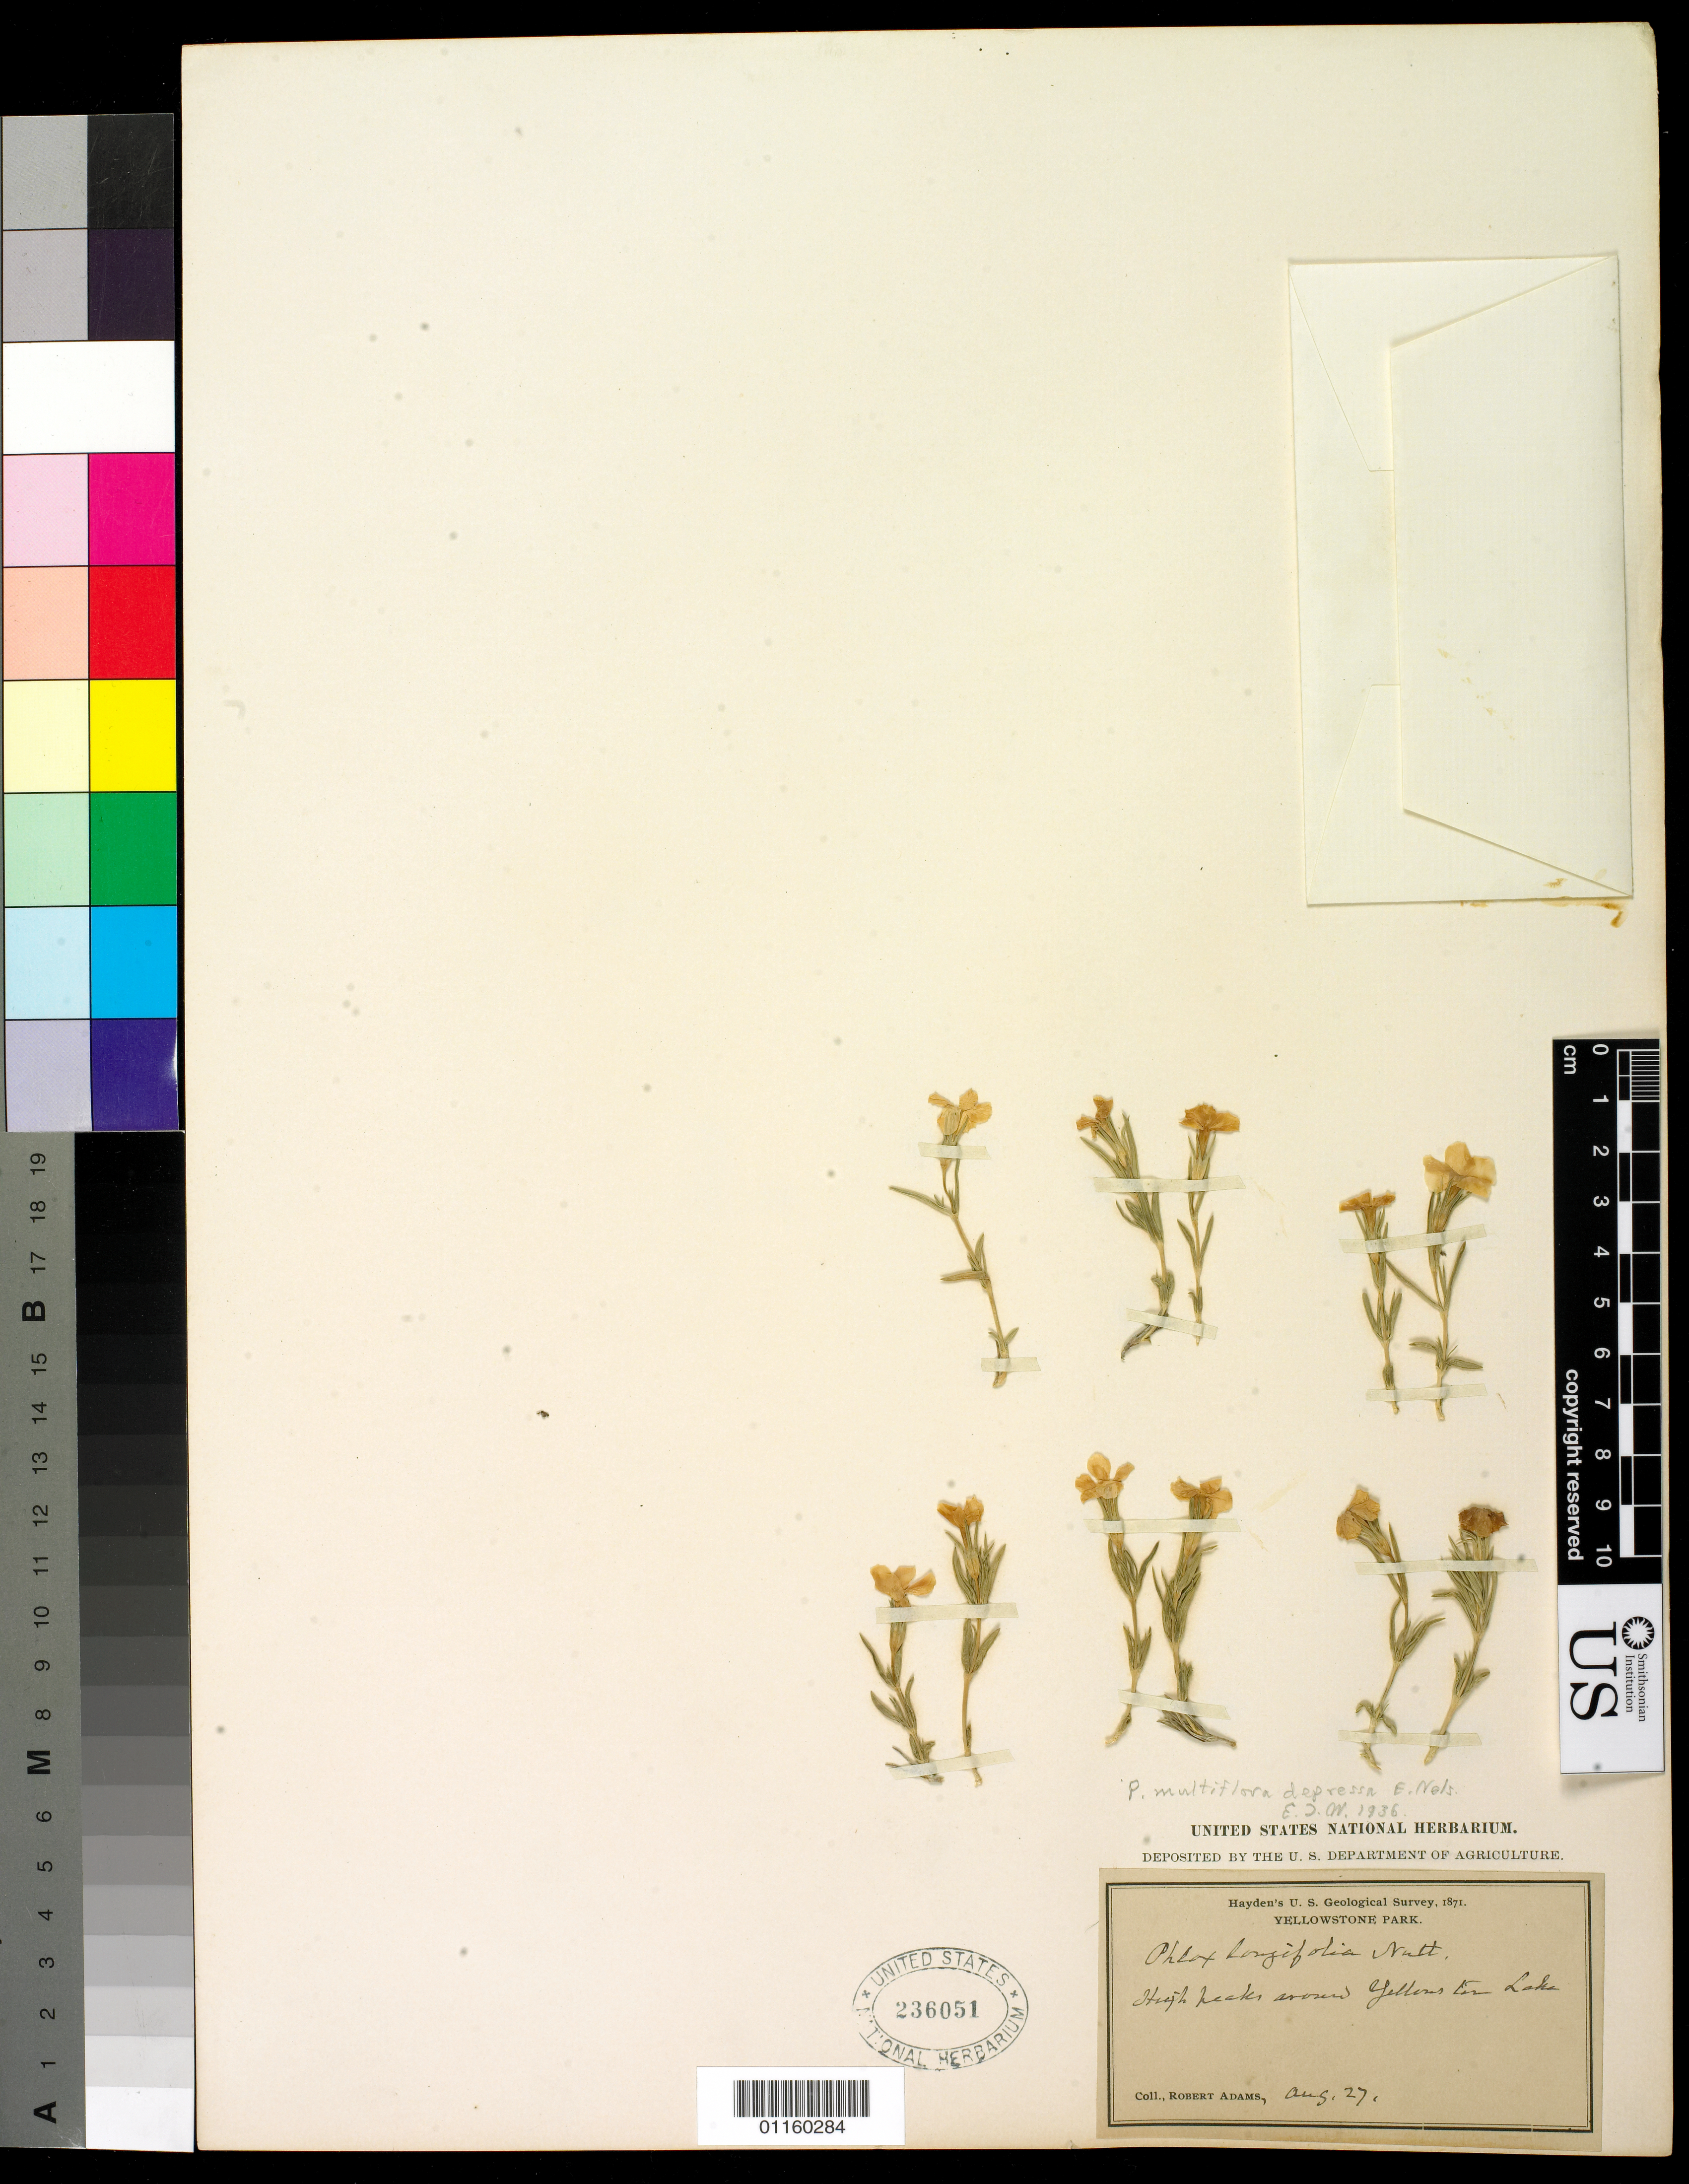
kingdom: Plantae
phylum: Tracheophyta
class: Magnoliopsida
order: Ericales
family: Polemoniaceae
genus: Phlox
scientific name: Phlox multiflora subsp. depressa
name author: (E.E. Nelson) Wherry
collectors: R. Adams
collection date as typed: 27 Aug 1871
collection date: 1871-08-27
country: United States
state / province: Wyoming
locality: Yellowstone Lake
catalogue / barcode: US 236051